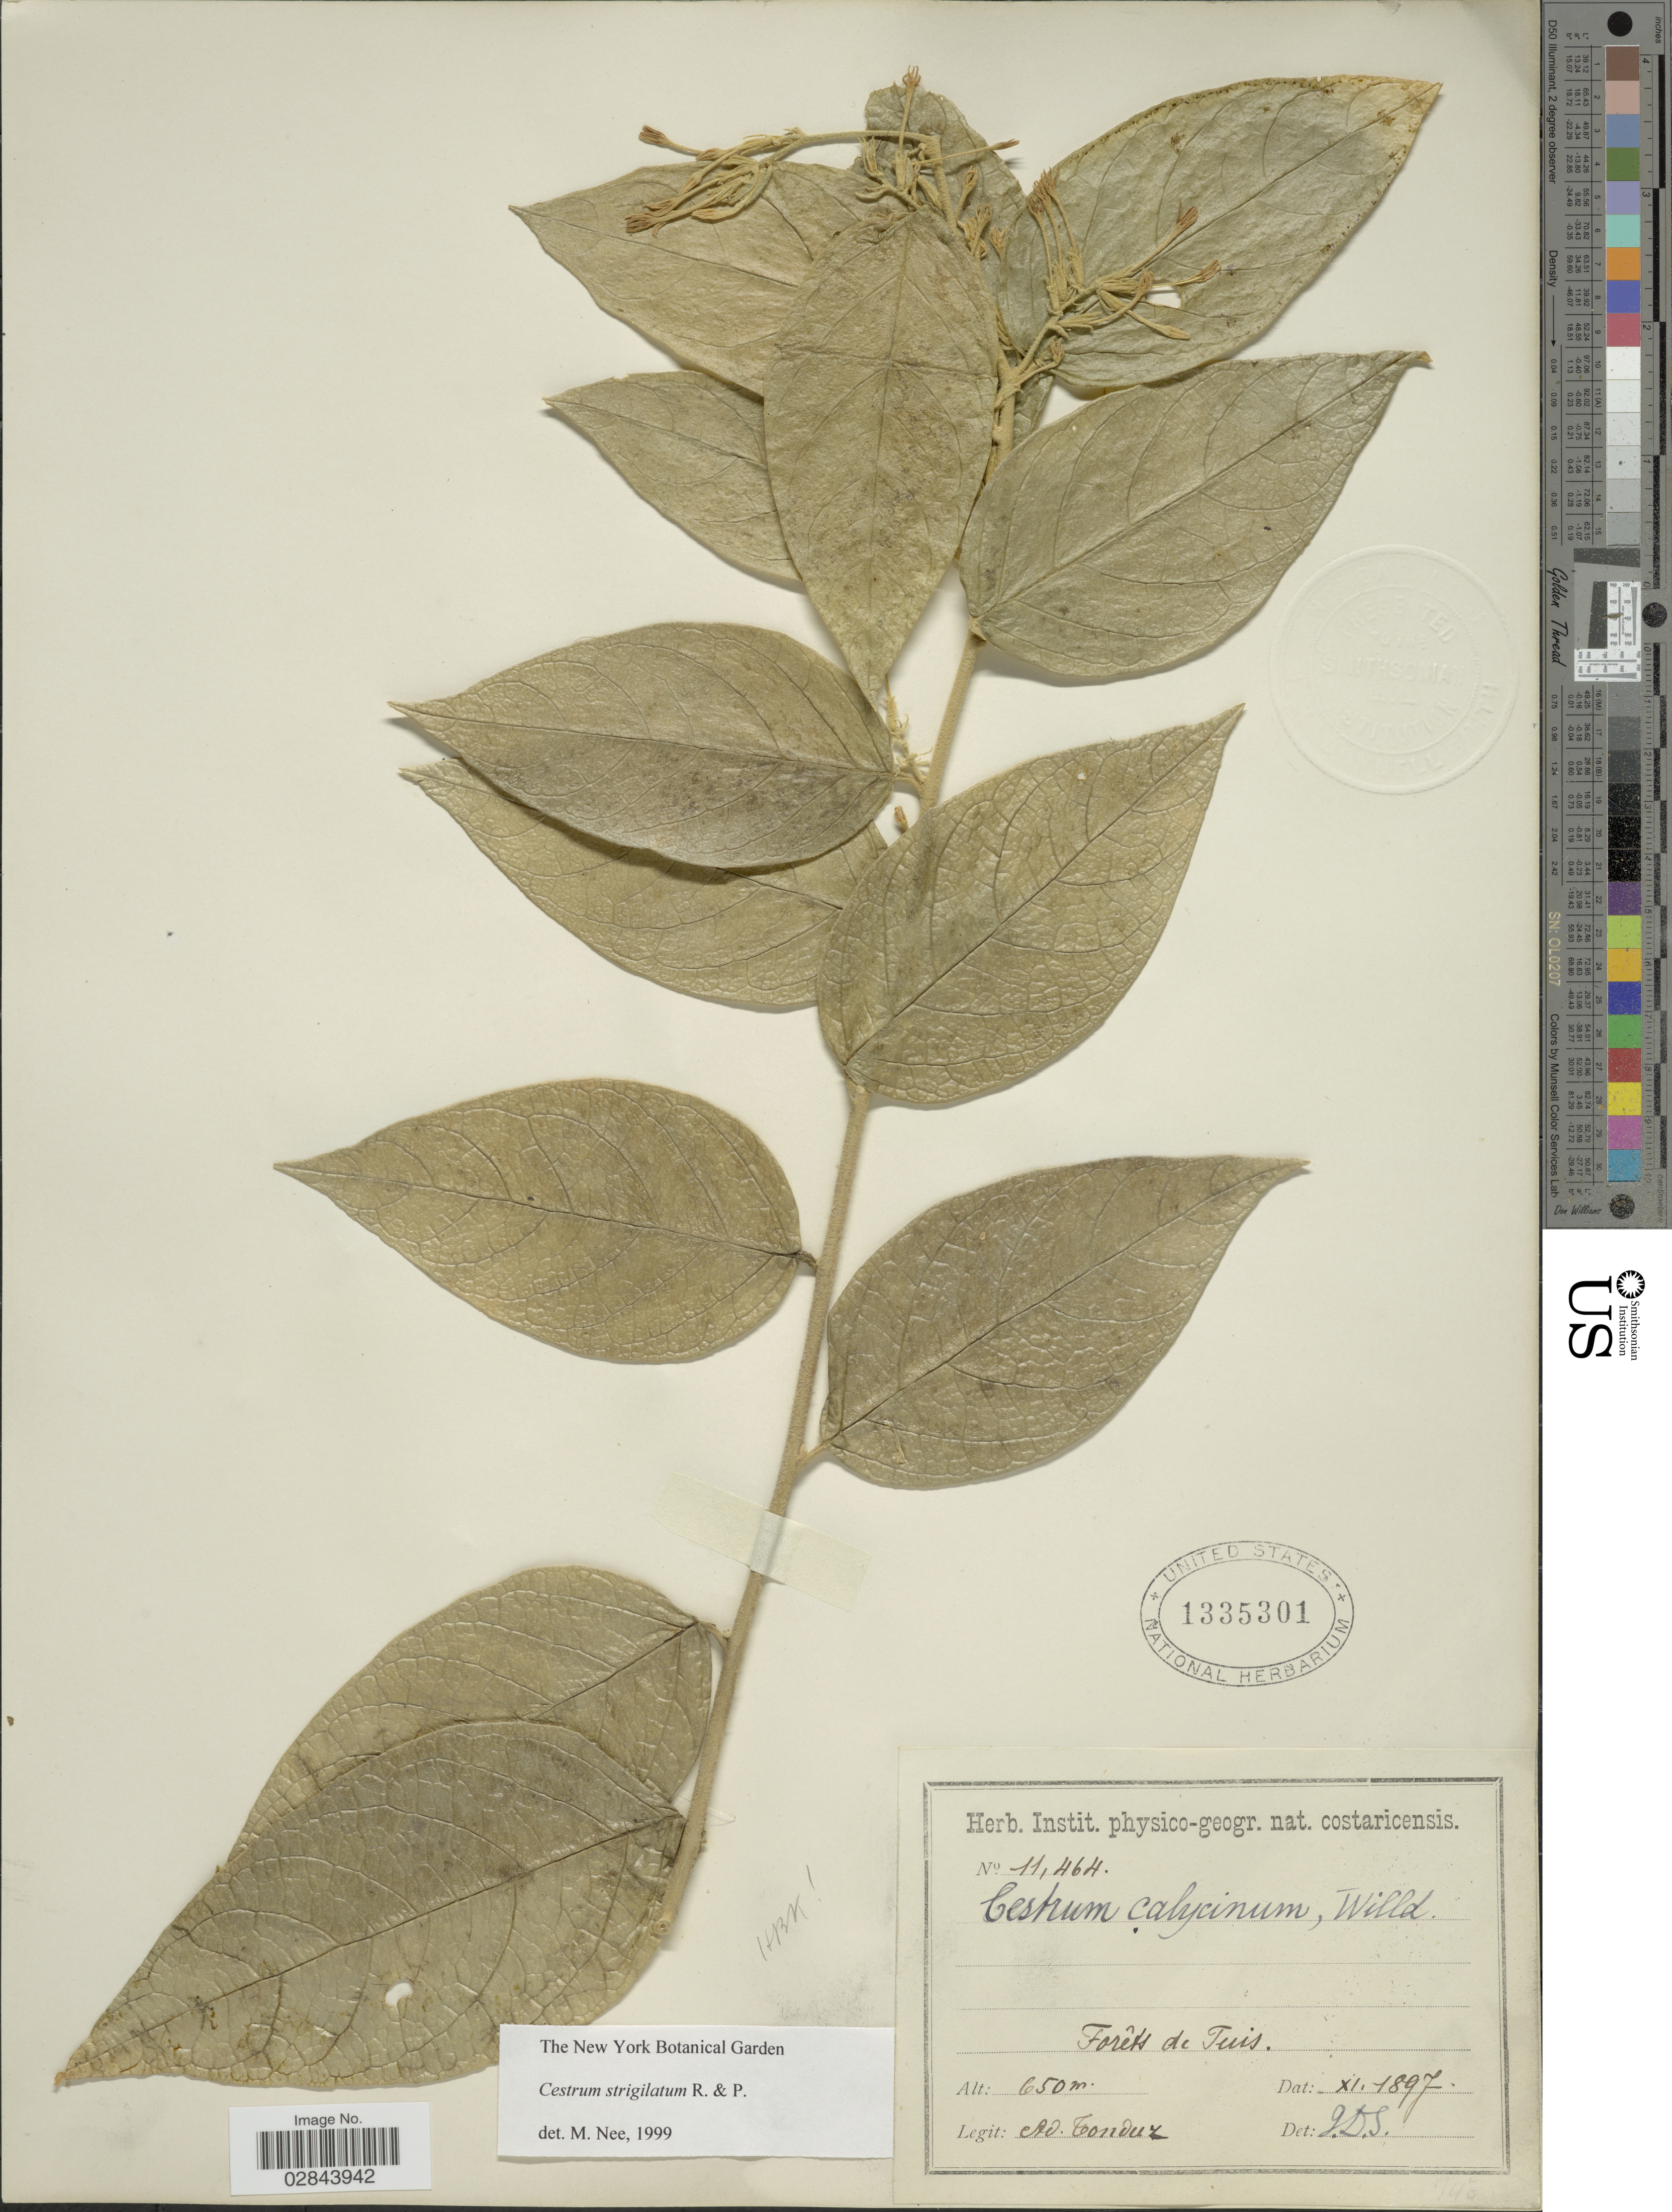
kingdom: Plantae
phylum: Tracheophyta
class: Magnoliopsida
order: Solanales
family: Solanaceae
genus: Cestrum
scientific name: Cestrum strigillatum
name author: Ruiz & Pav.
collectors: A. Tonduz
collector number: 11464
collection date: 1897-11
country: Costa Rica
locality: Forêts de Tuis.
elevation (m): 650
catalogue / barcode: US 1335301